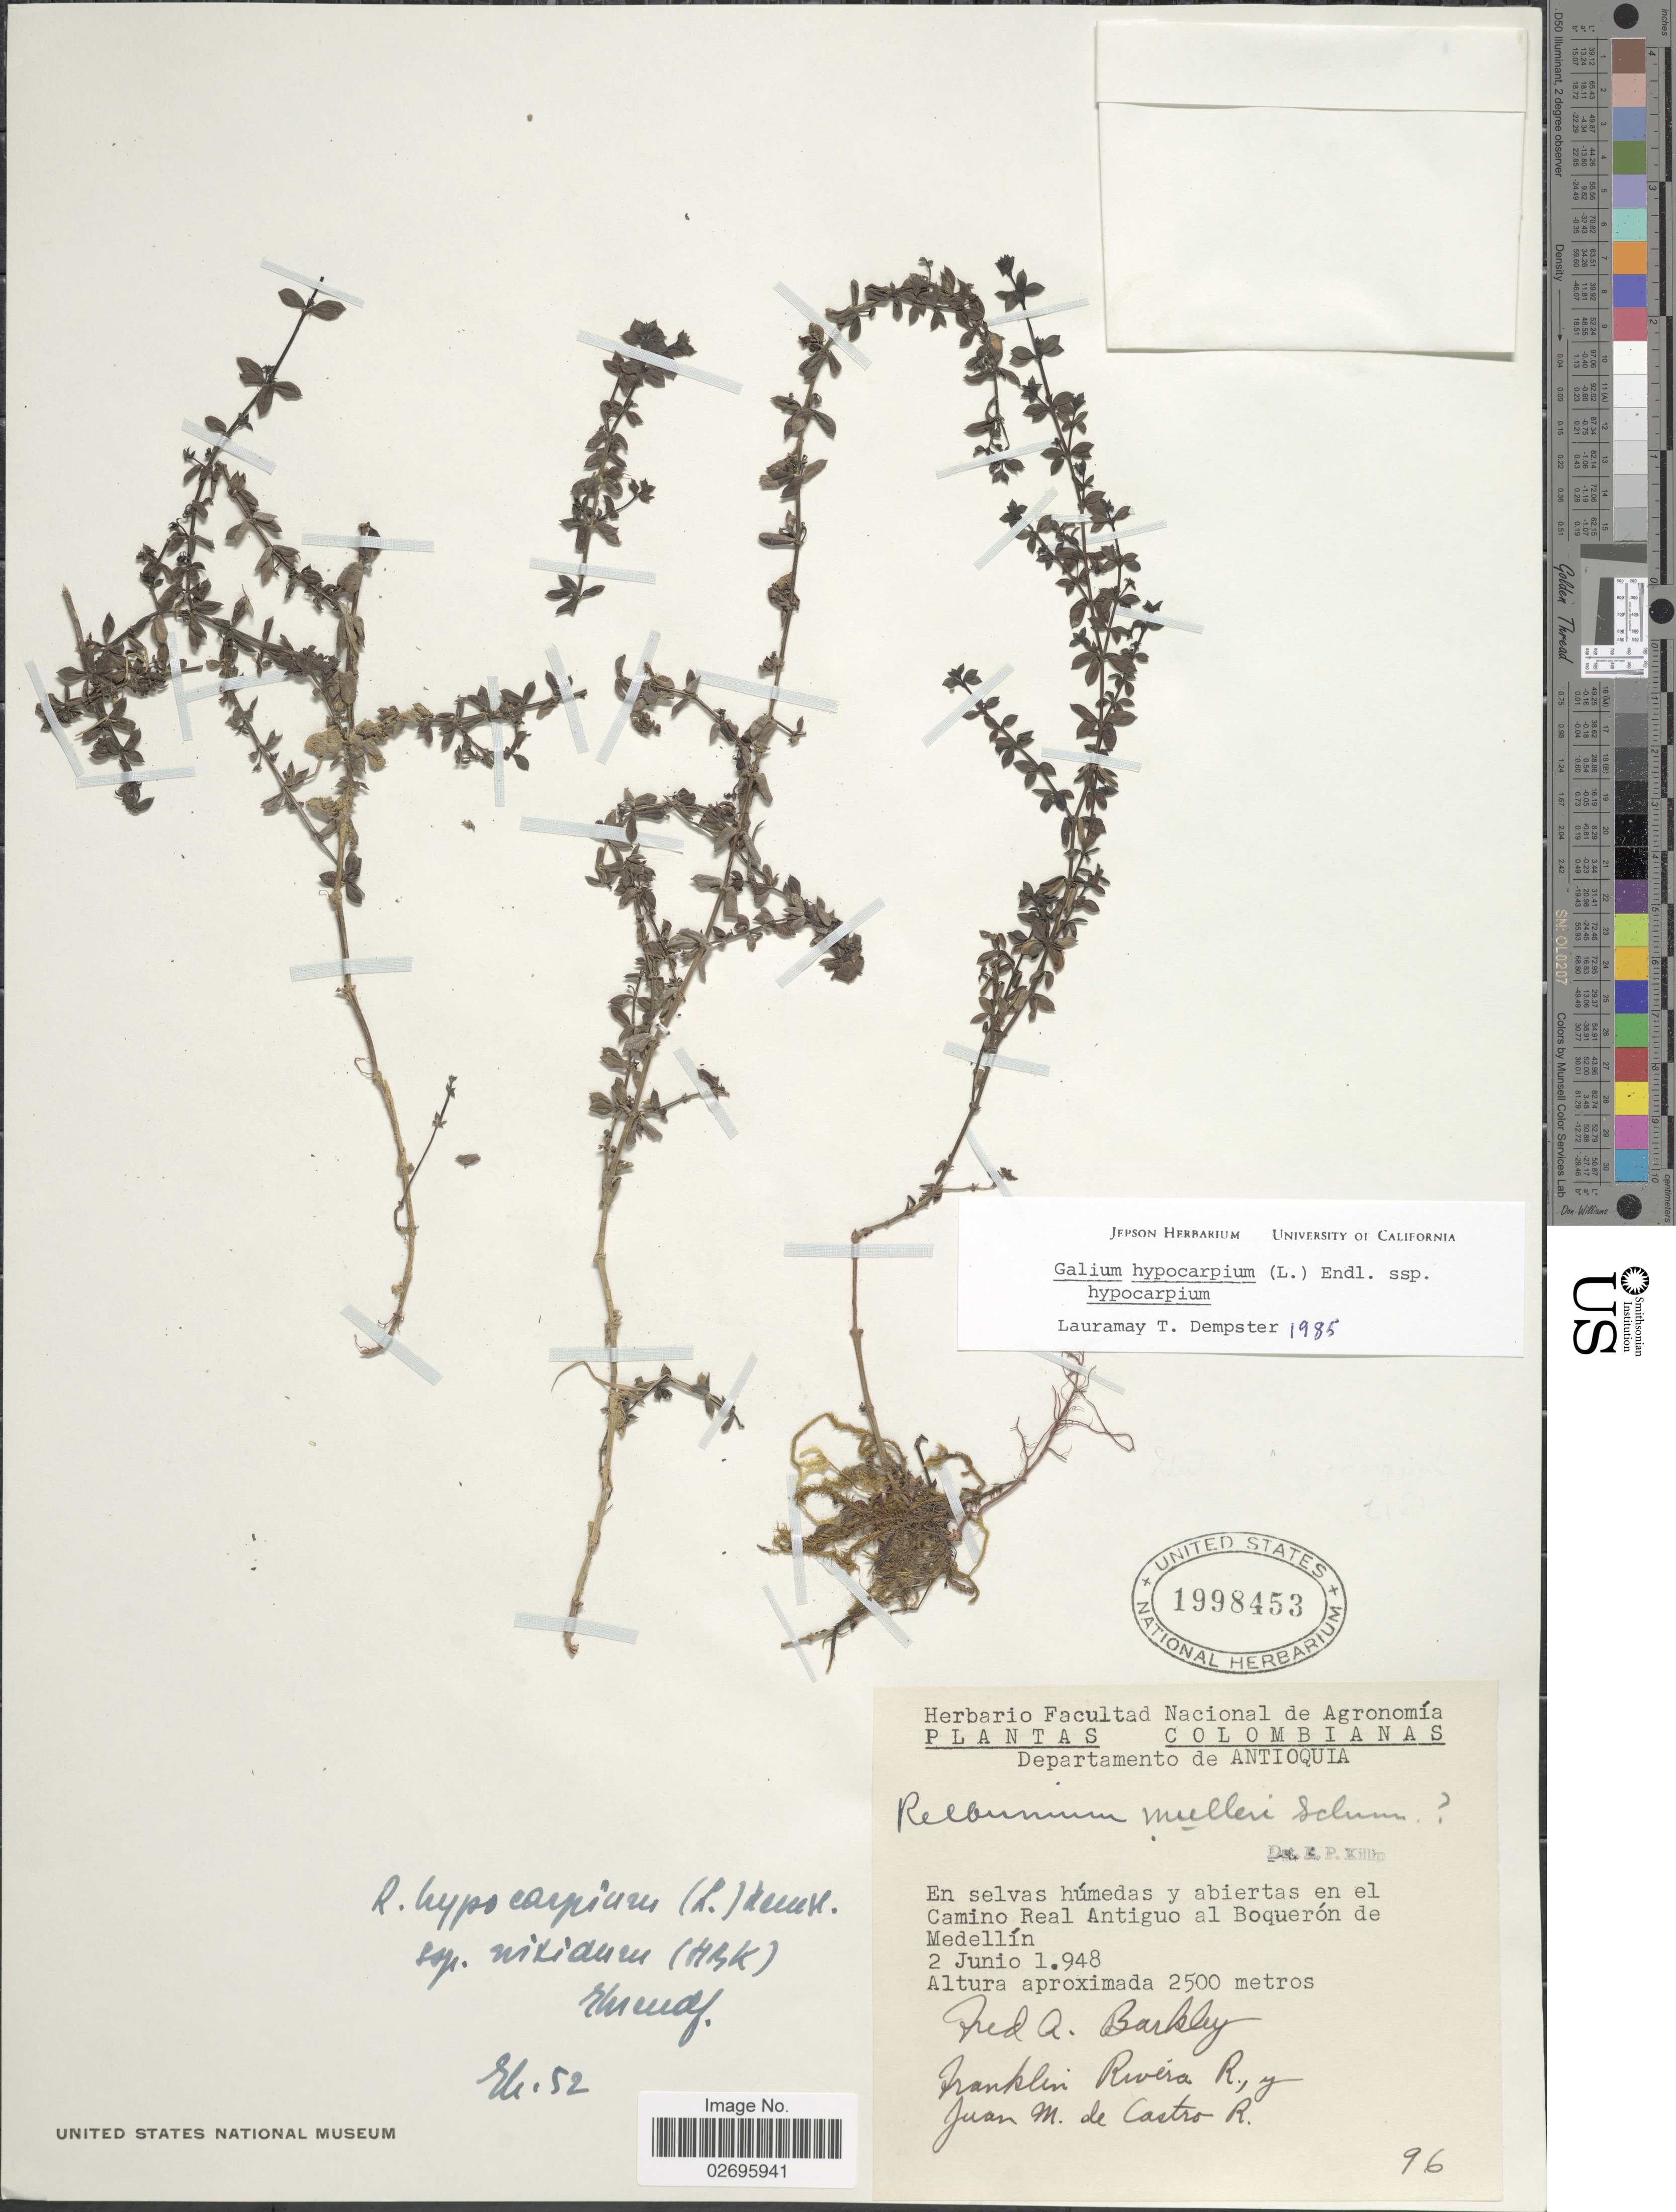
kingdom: Plantae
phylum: Tracheophyta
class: Magnoliopsida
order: Gentianales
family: Rubiaceae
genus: Galium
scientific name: Galium hypocarpium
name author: (L.) Endl. ex Griseb.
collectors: F. A. Barkley, F. Rivera R. & J. De Castro R.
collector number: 96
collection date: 1948-06-02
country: Colombia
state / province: Antioquia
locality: Departamento de Antioquia, En selva húmedas y abiertas en el Camino Real Antiguo al Boquerón de Medellín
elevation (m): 2500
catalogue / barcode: US 1998453